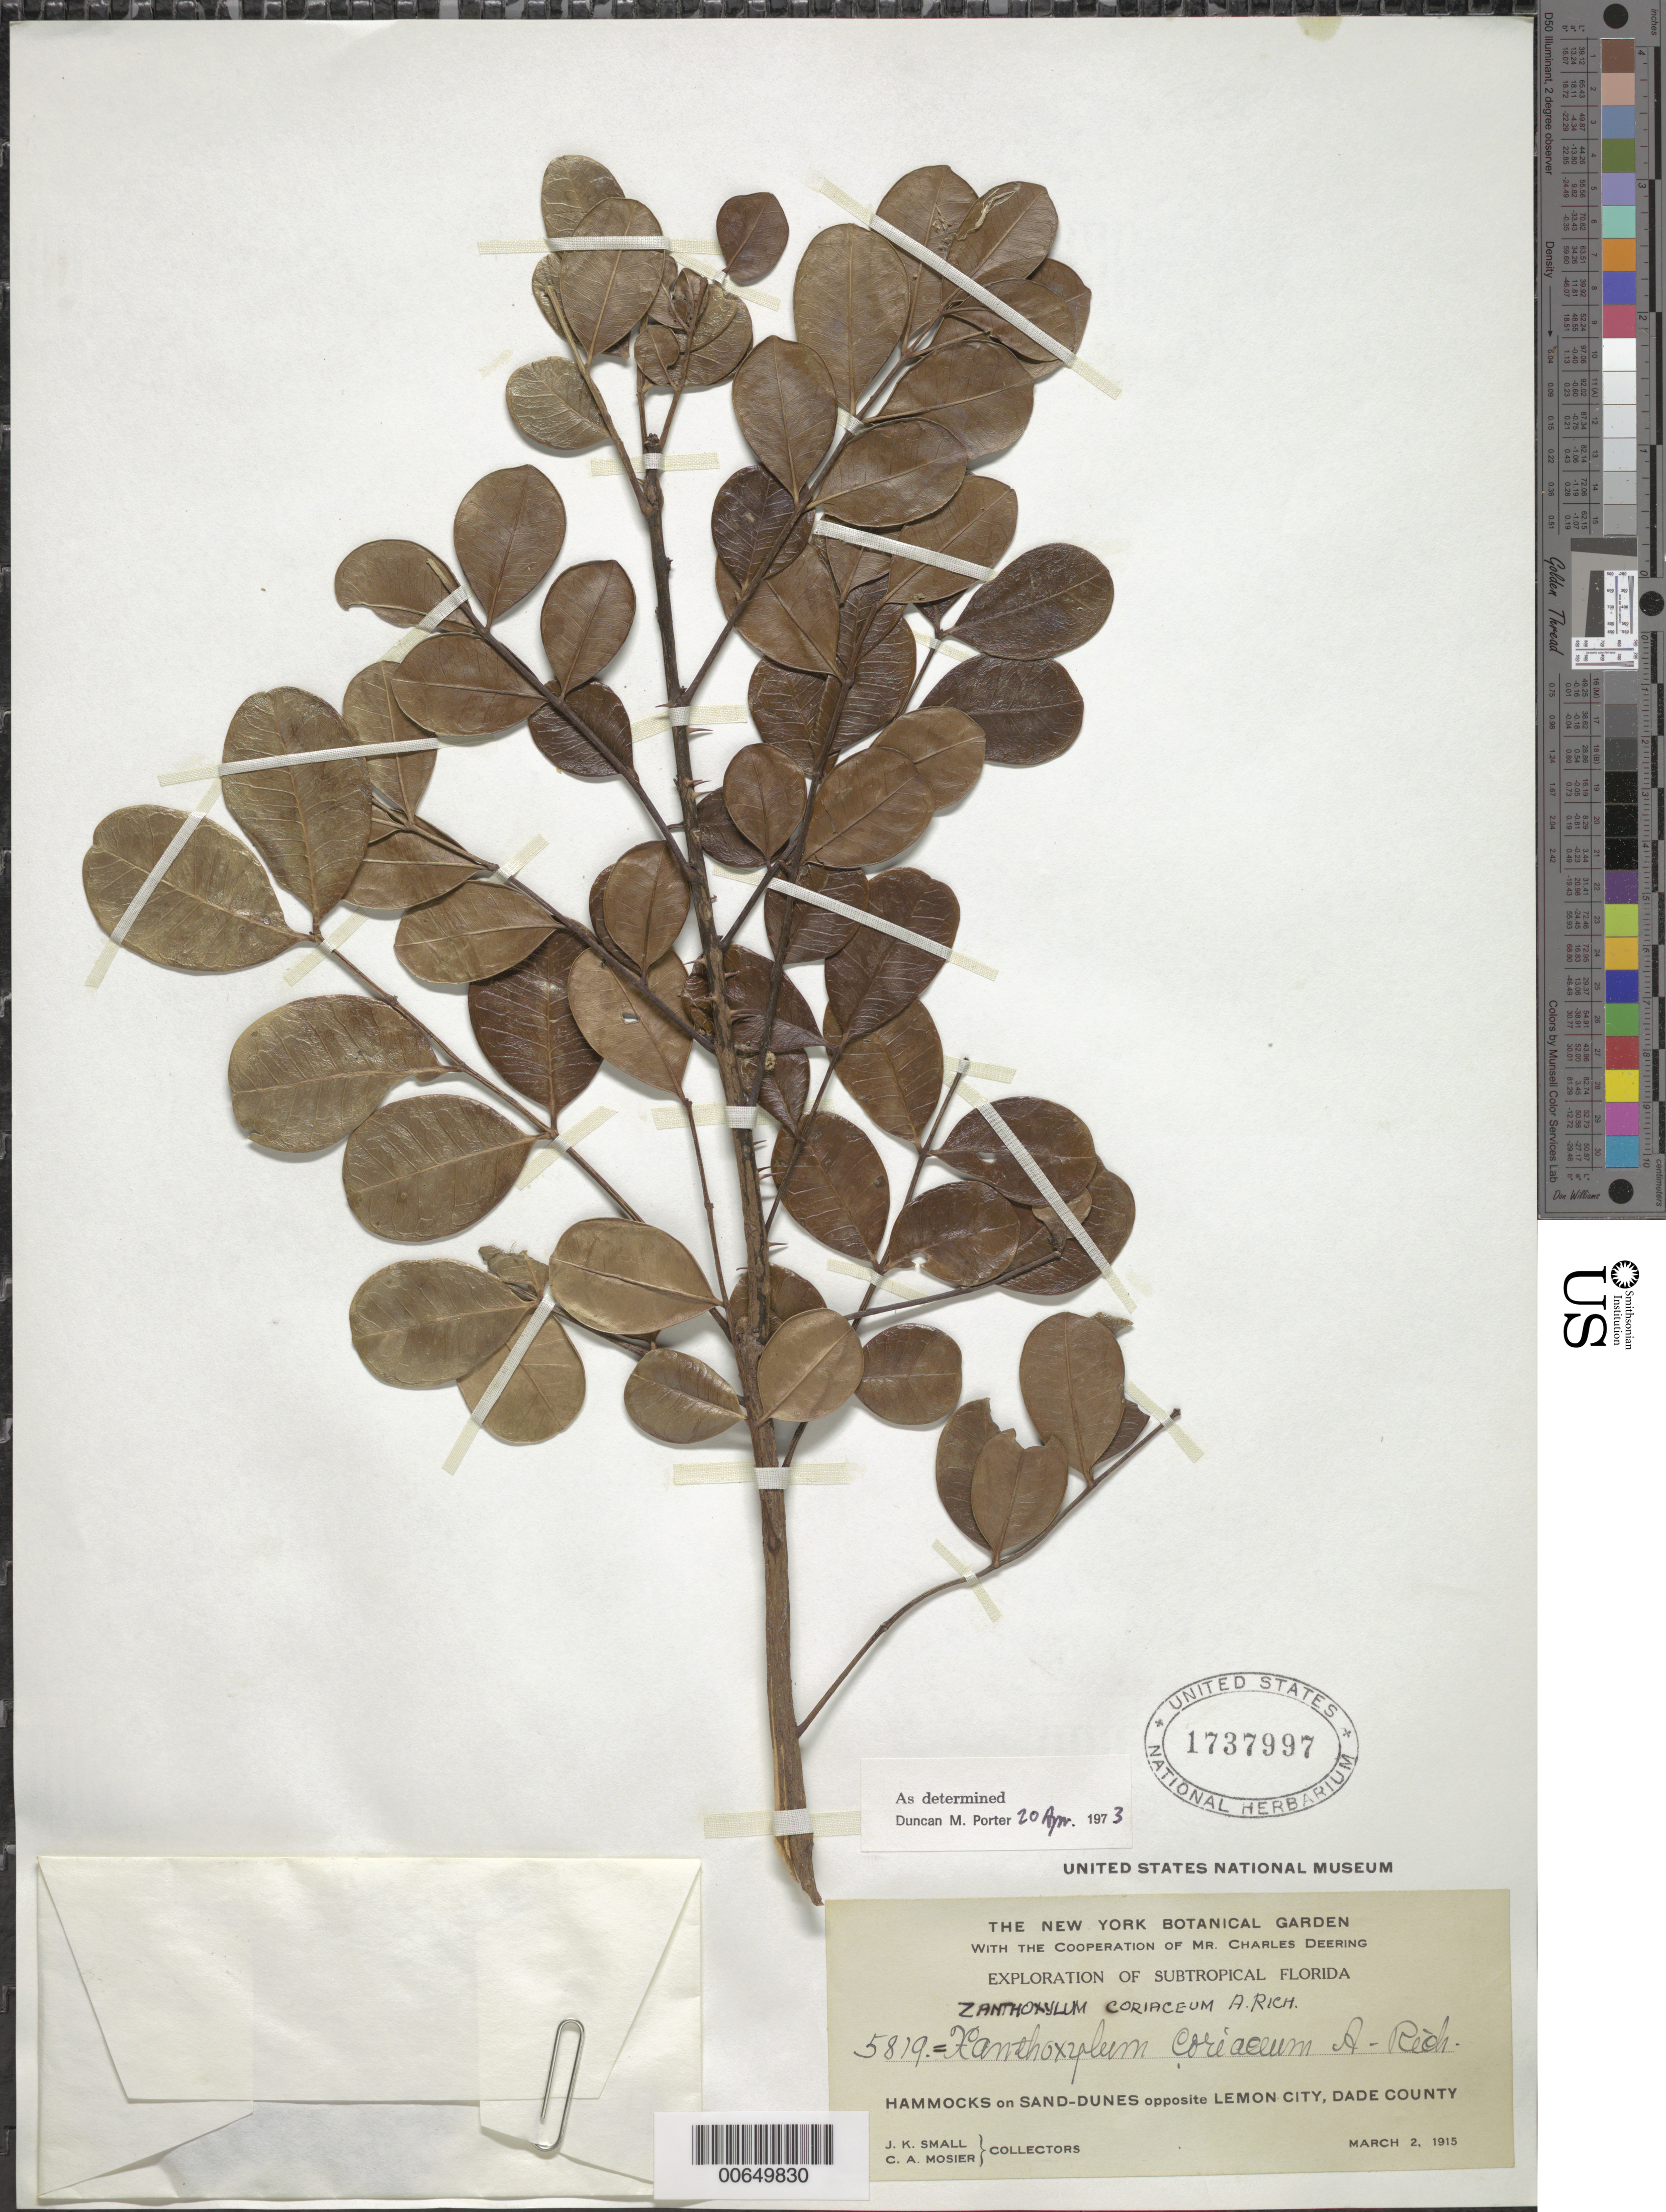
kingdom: Plantae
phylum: Tracheophyta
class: Magnoliopsida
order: Sapindales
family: Rutaceae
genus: Zanthoxylum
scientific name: Zanthoxylum coriaceum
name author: A. Rich.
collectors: J. K. Small & C. A. Mosier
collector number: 5819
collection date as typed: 02 Mar 1915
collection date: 1915-03-02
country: United States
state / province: Florida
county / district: Dade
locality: Hammocks on sand-dunes opposite Lemon City.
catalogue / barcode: US 1737997